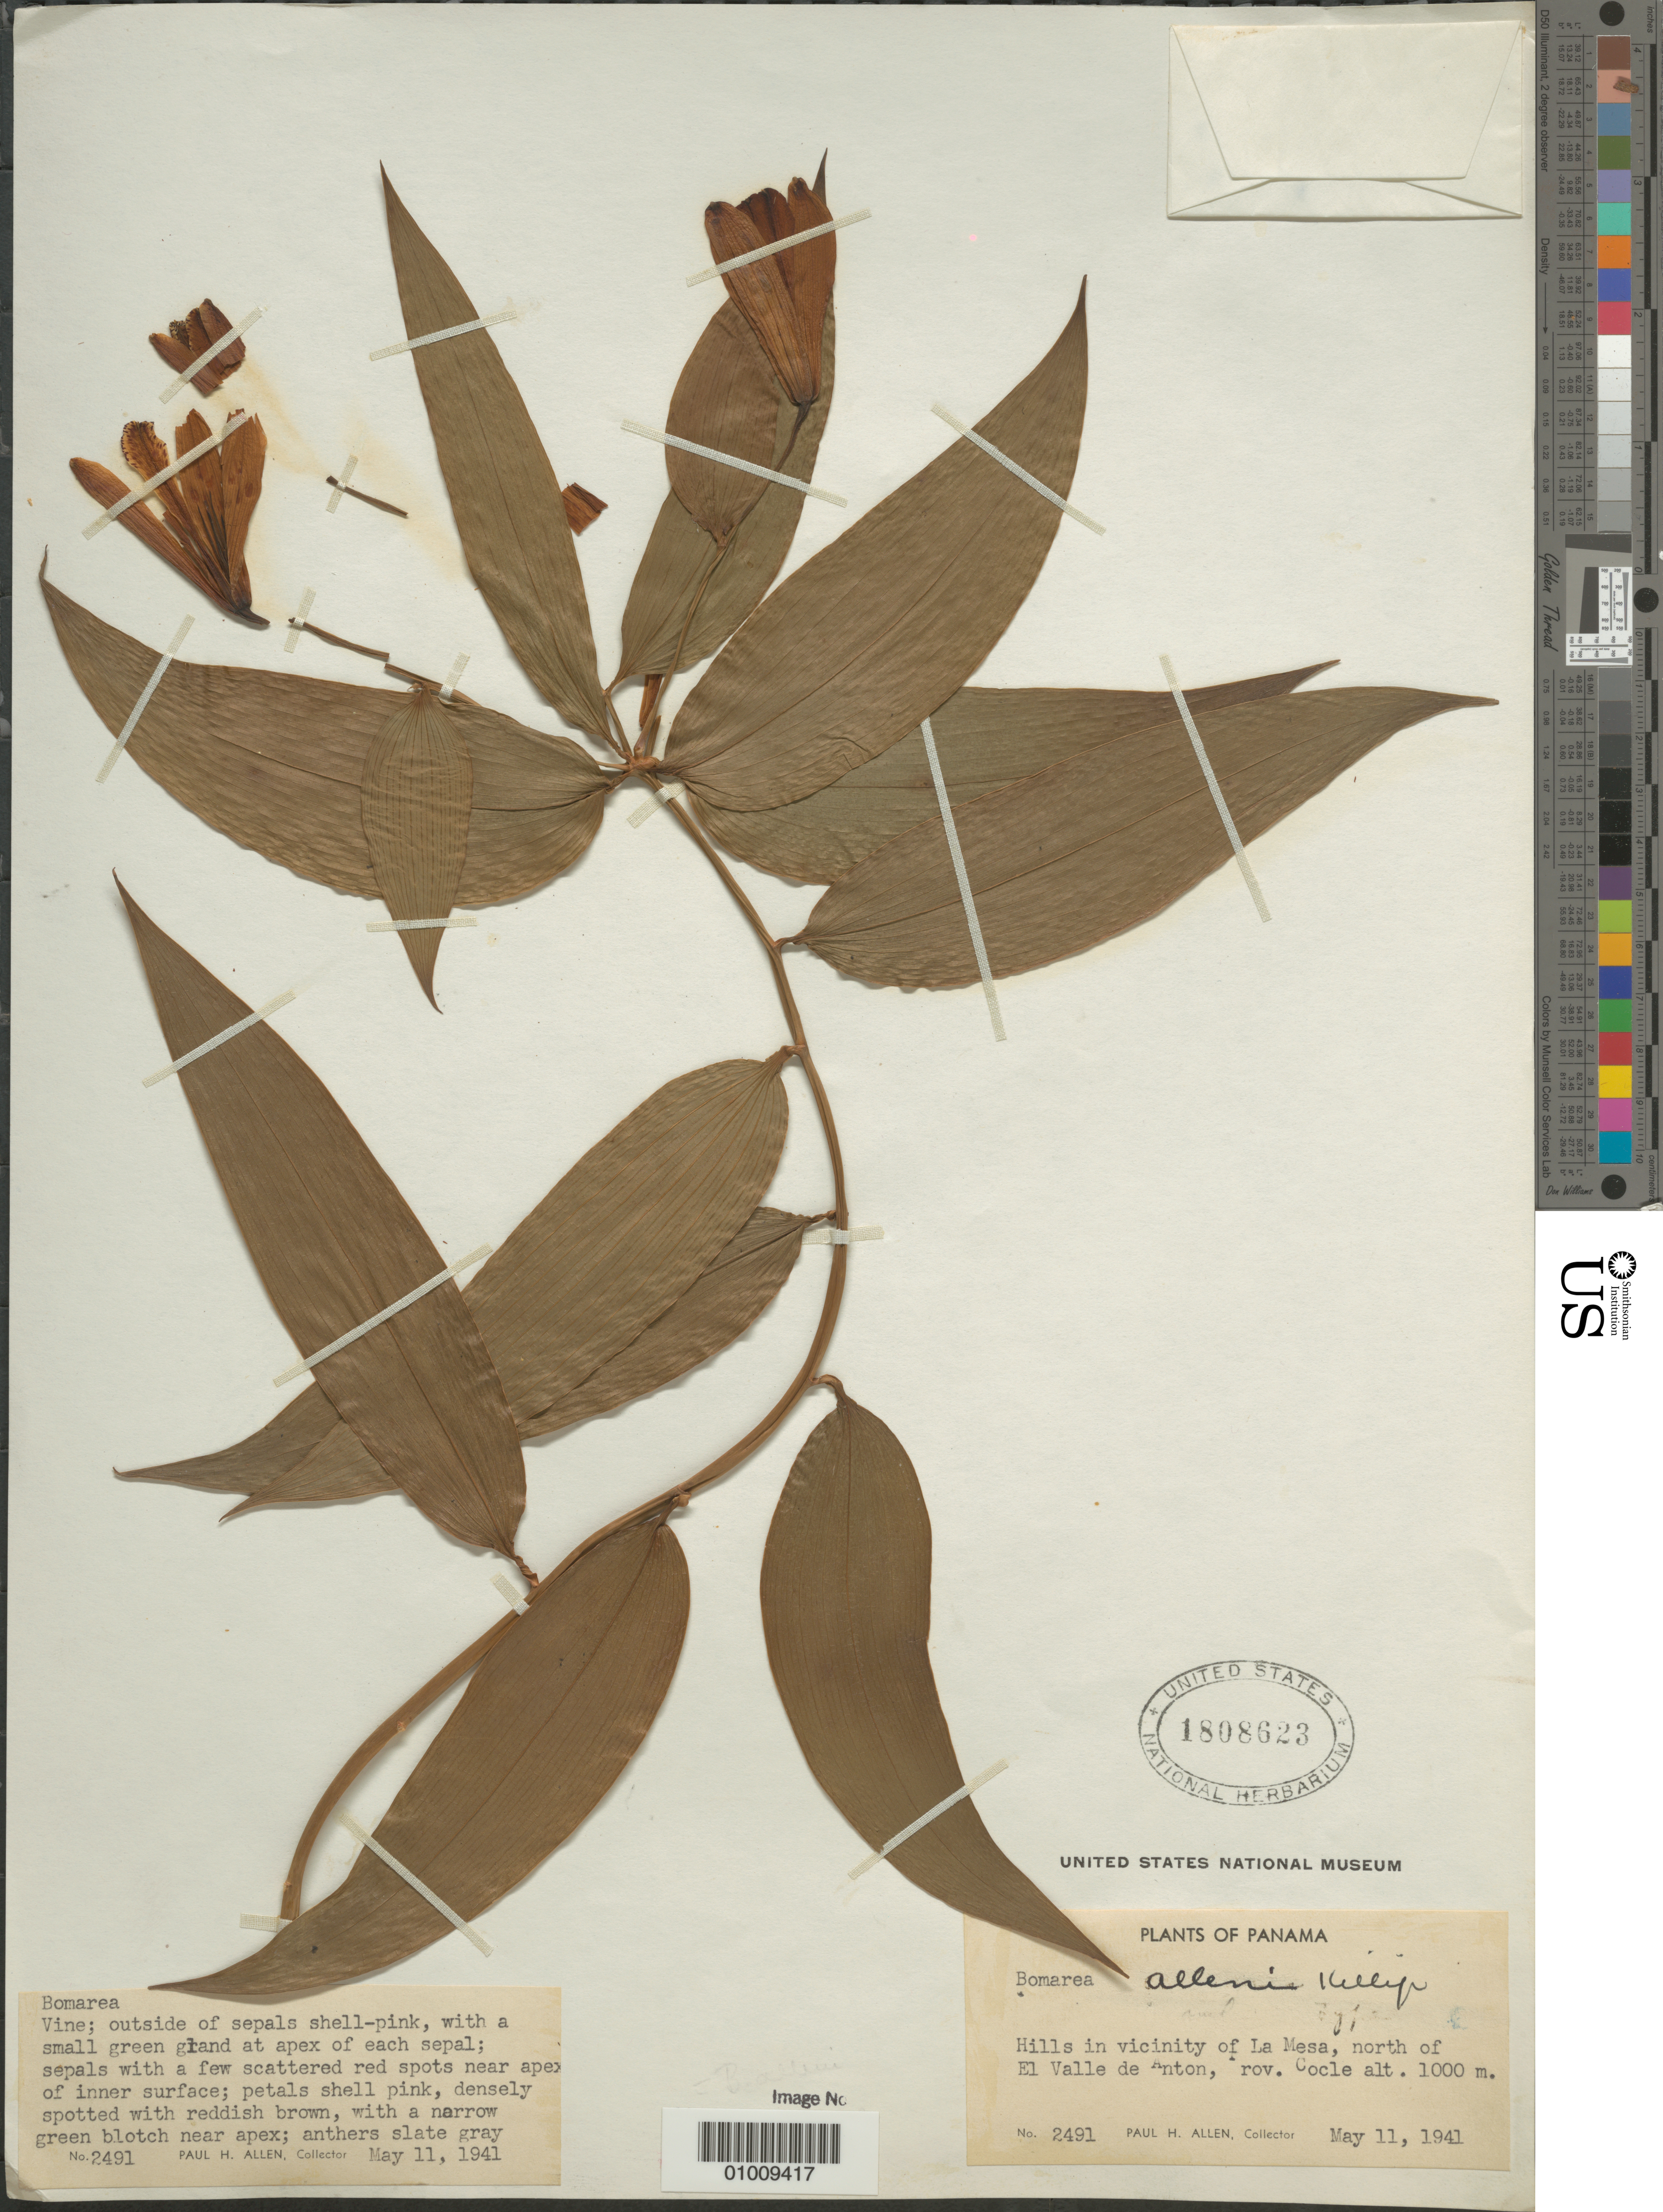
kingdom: Plantae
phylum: Tracheophyta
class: Liliopsida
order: Liliales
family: Alstroemeriaceae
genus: Bomarea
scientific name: Bomarea allenii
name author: Killip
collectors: P. H. Allen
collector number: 2491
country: Panama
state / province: Coclé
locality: Hills of La Mesa, N of El Valle de Anton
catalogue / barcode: US 1808623